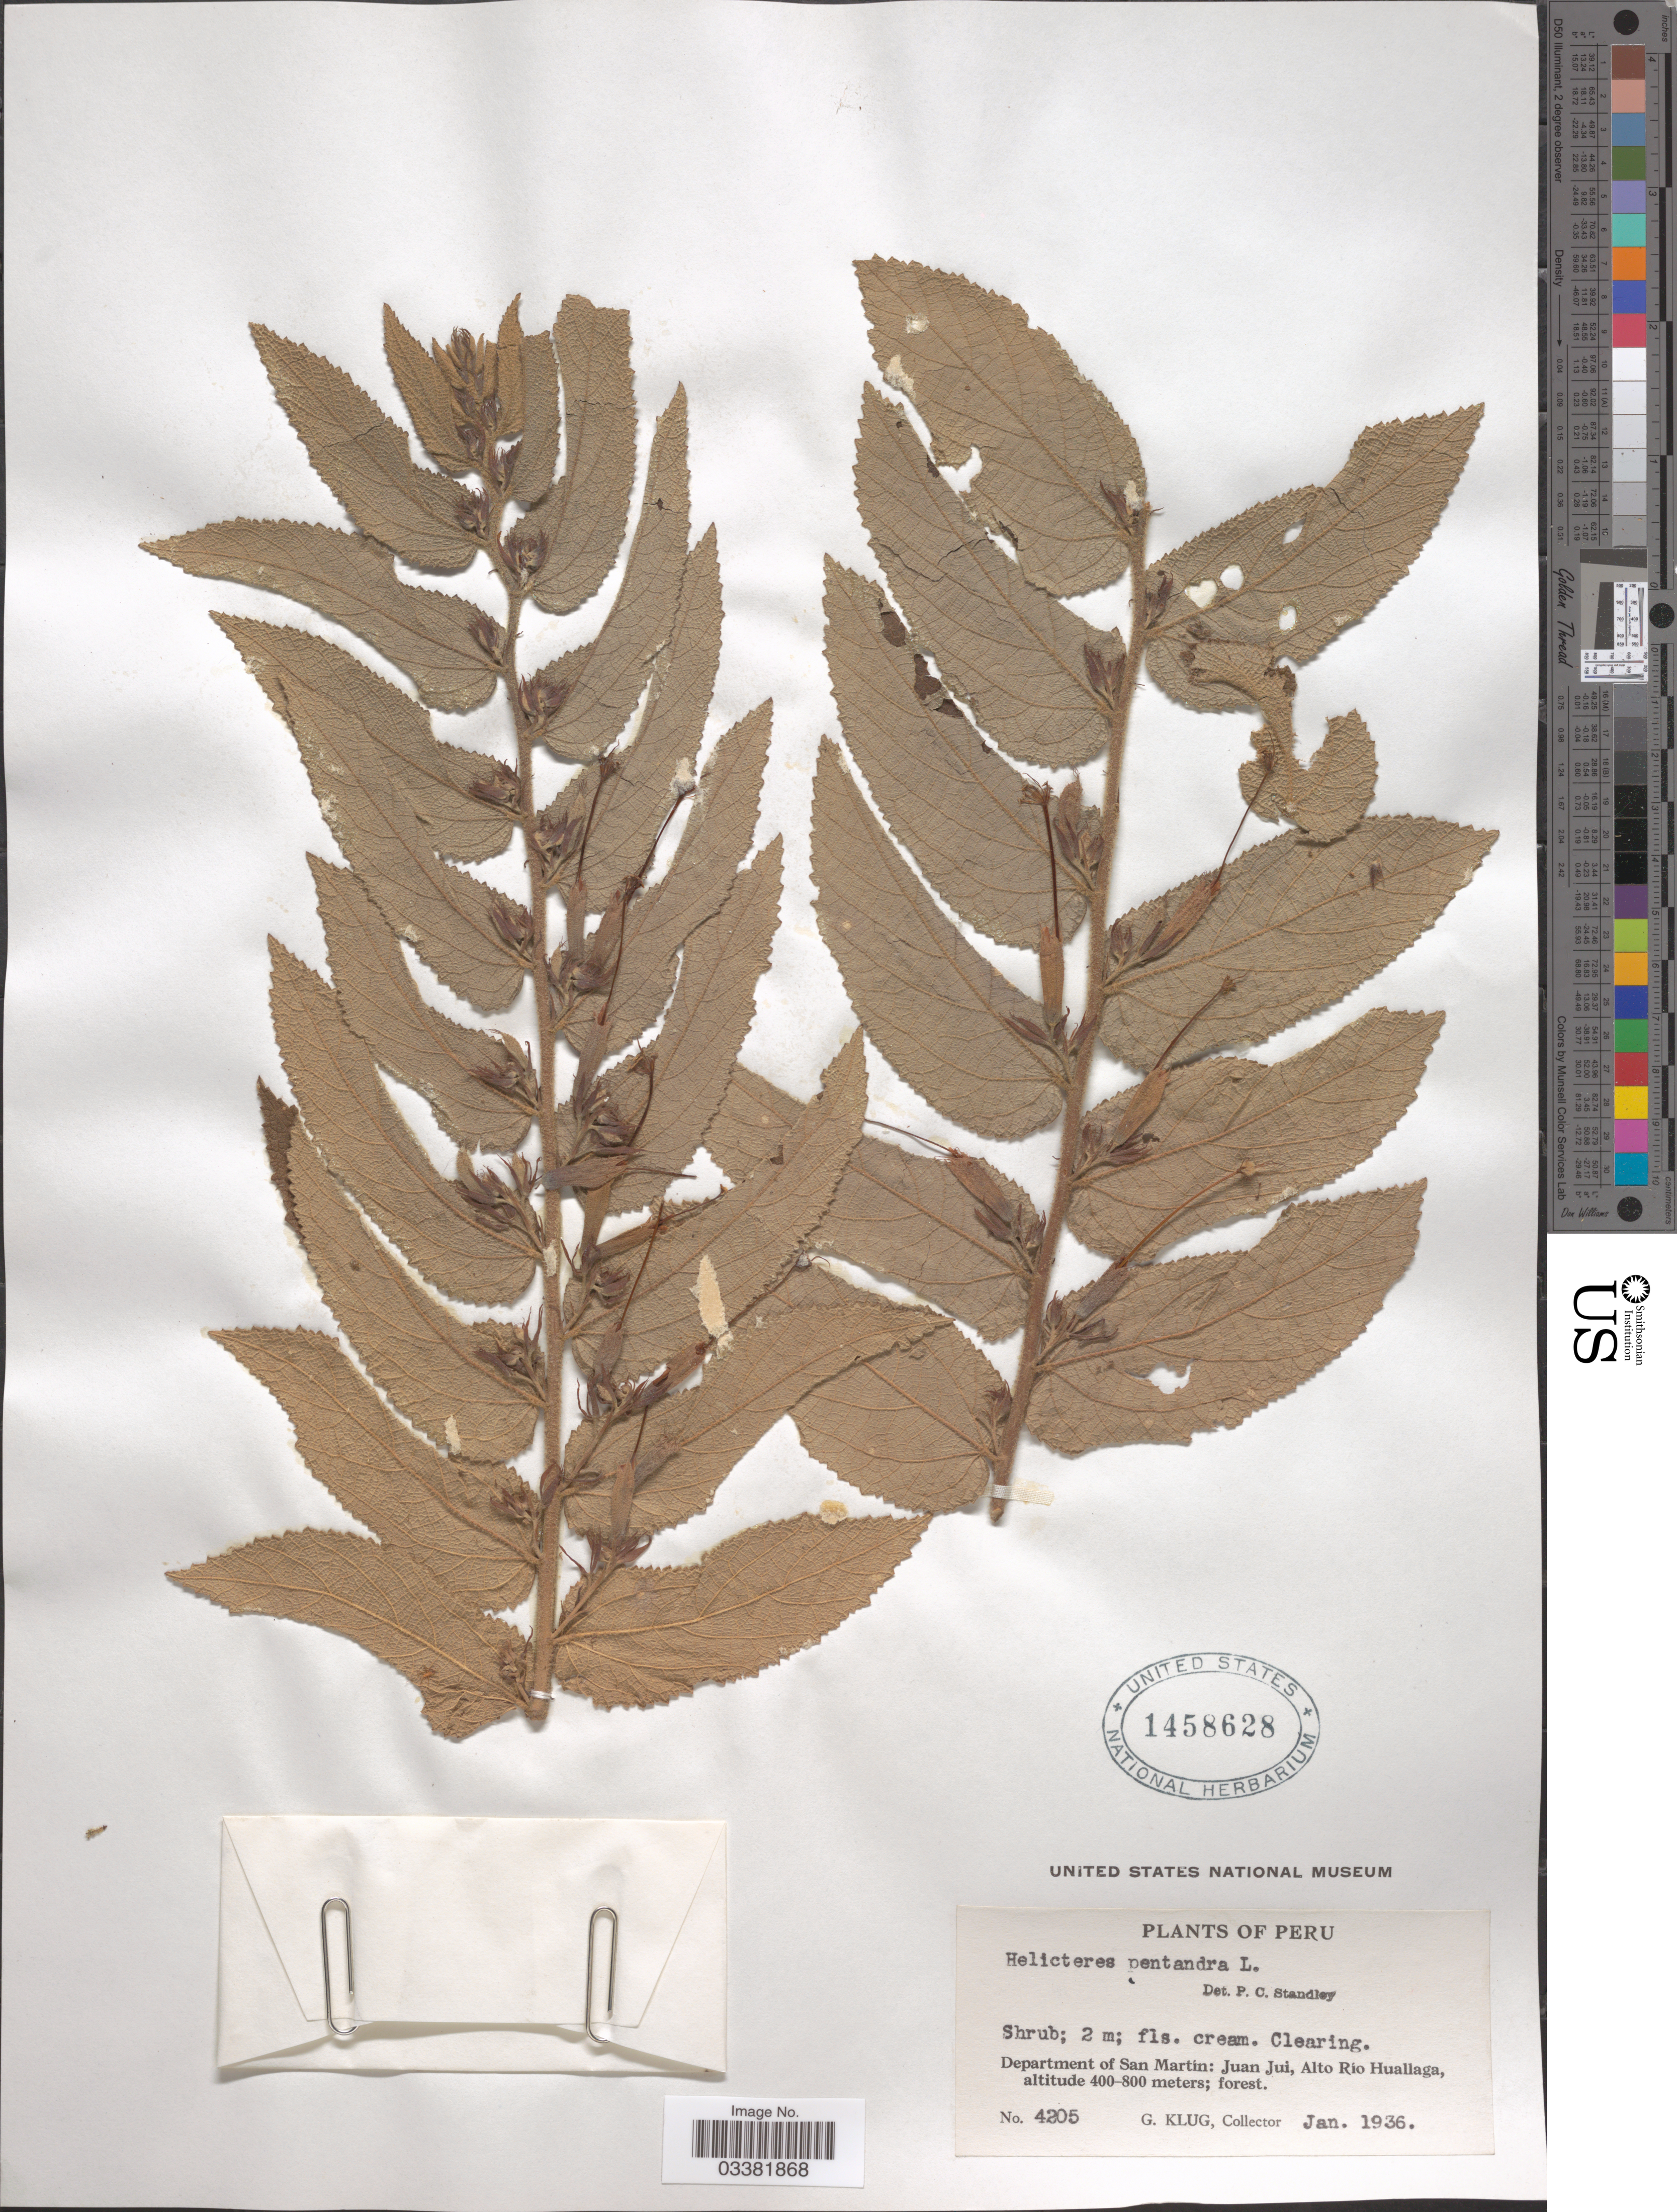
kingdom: Plantae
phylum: Tracheophyta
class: Magnoliopsida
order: Malvales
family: Malvaceae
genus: Helicteres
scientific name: Helicteres pentandra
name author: L.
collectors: G. Klug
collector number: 4205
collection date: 1936-01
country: Peru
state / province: San Martín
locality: Department of San Martín: Juan Jui, Alto Río Huallaga.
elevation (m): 400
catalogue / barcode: US 1458628